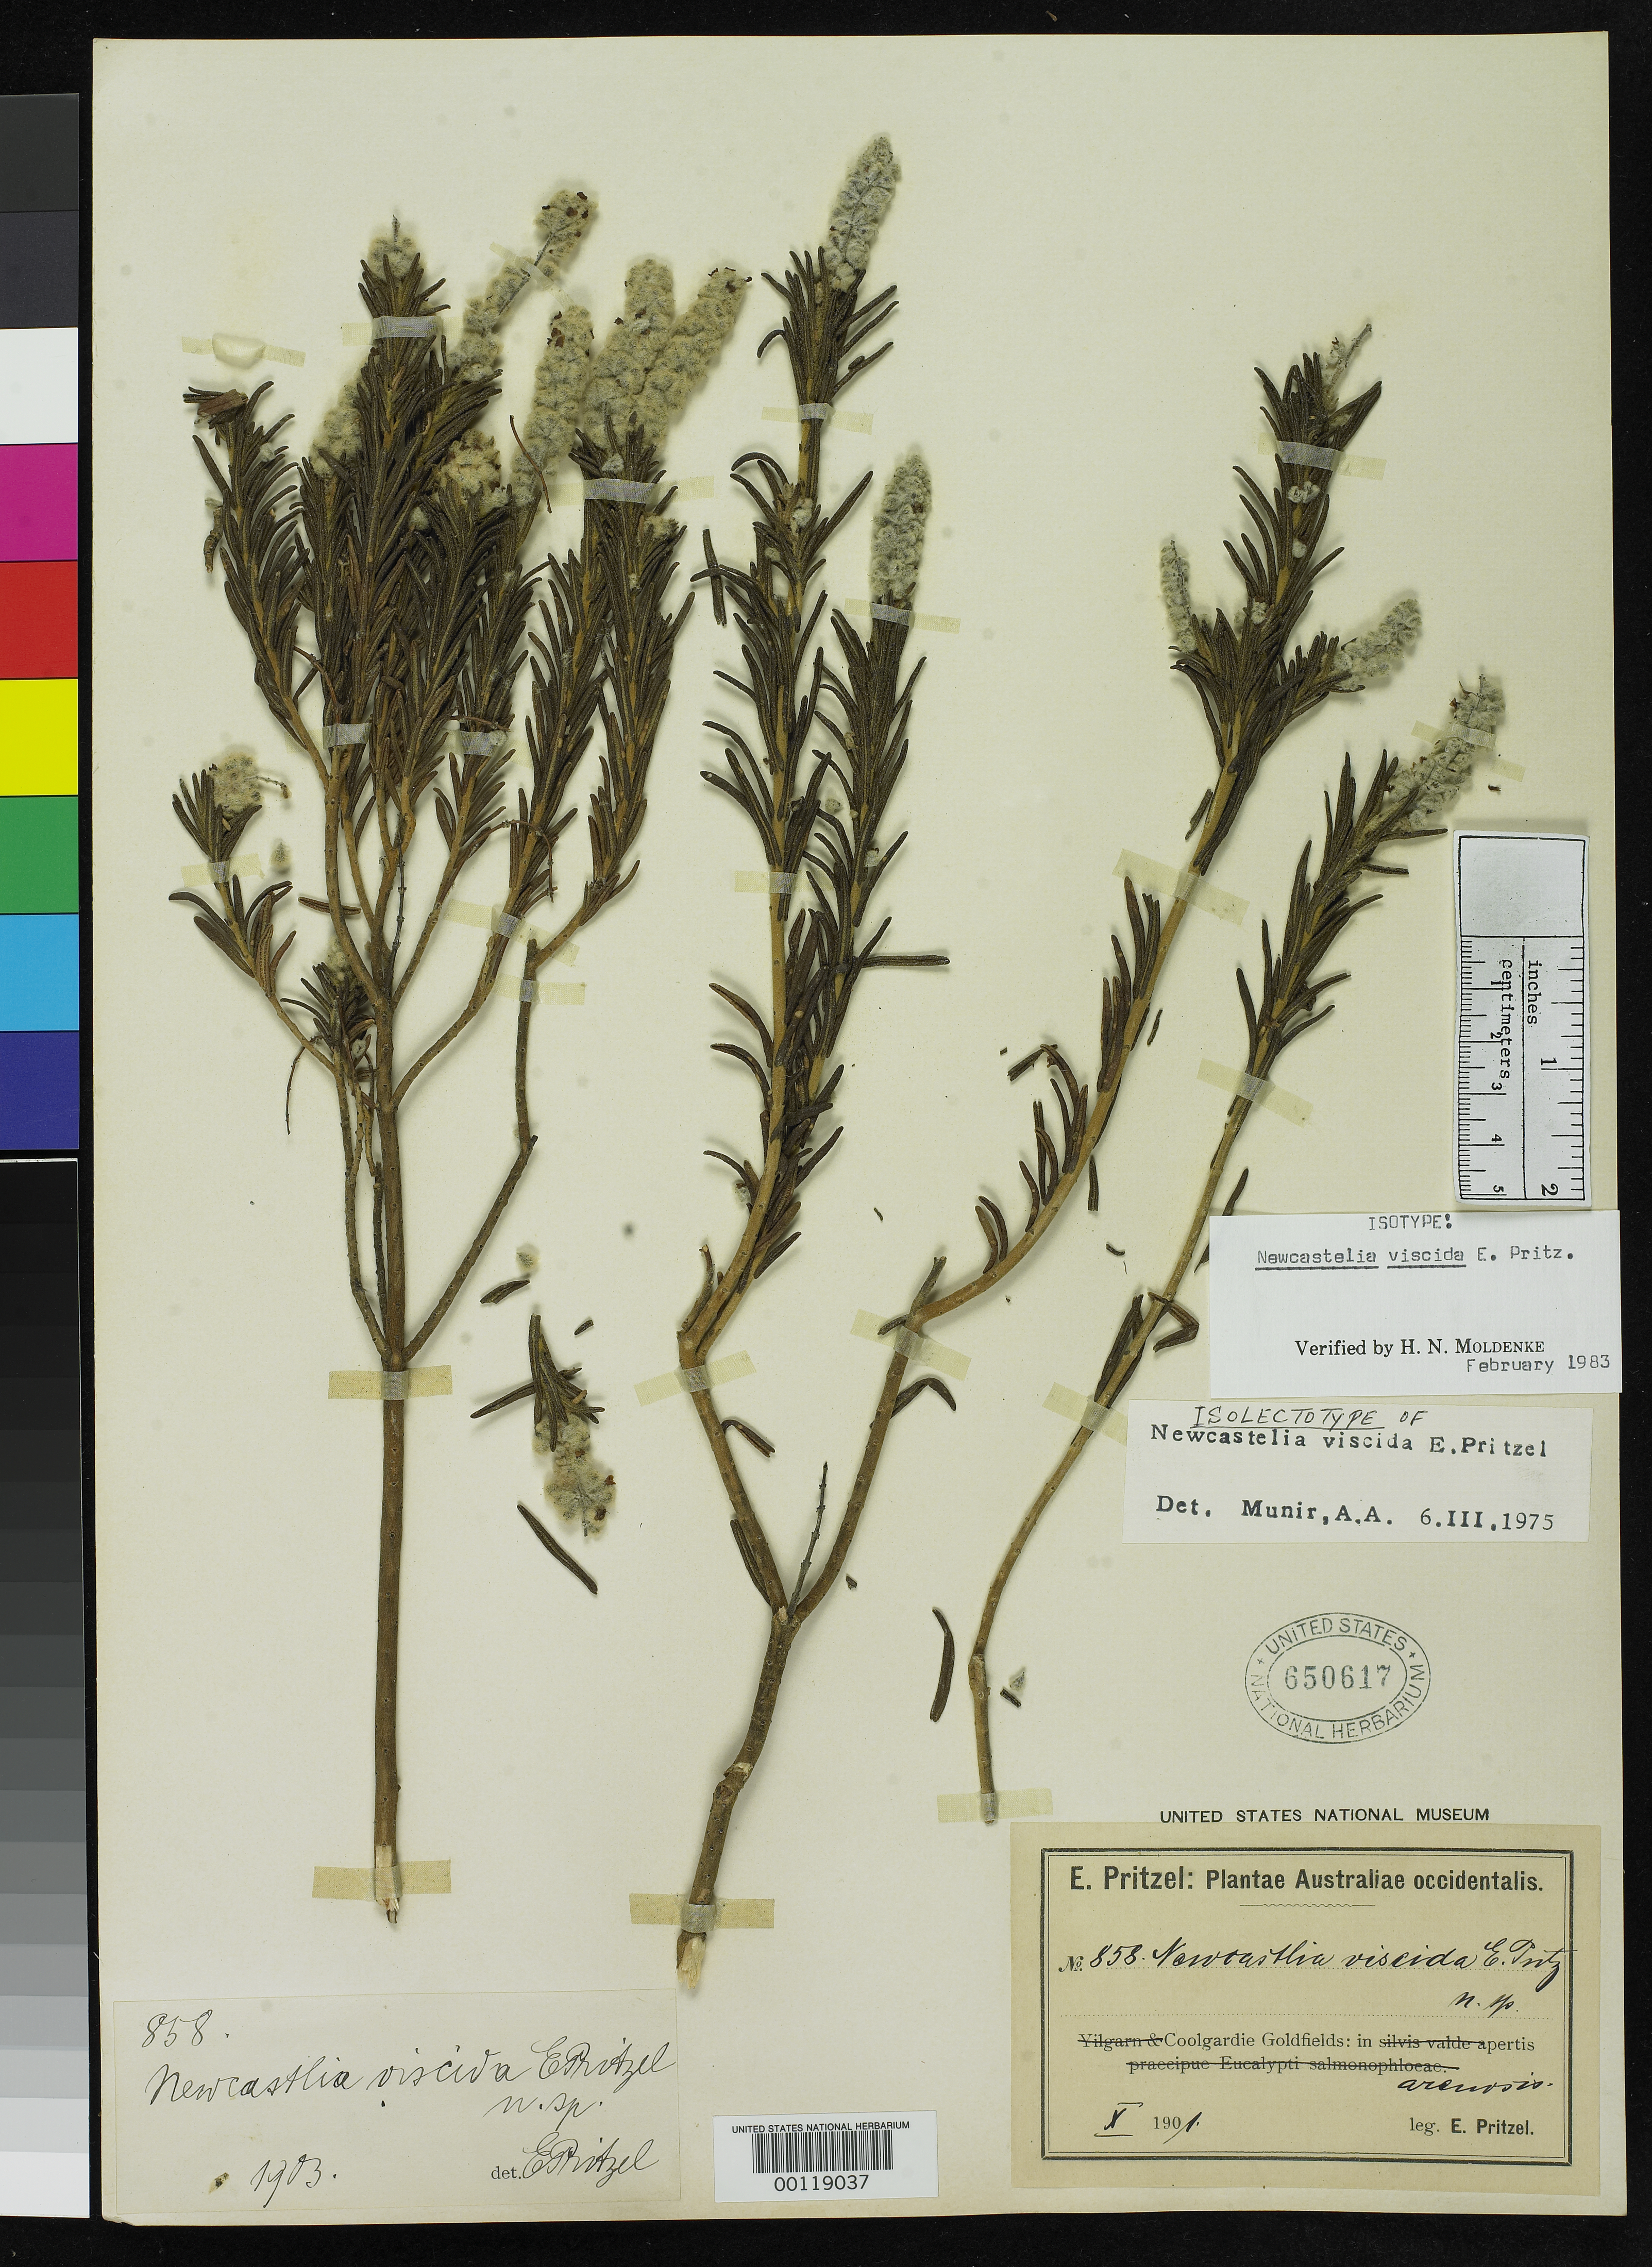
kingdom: Plantae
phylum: Tracheophyta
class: Magnoliopsida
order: Lamiales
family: Lamiaceae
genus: Newcastelia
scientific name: Newcastelia viscida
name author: E. Pritz.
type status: Isotype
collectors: E. G. Pritzel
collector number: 858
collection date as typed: Oct 1901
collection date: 1901-10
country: Australia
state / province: Western Australia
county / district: Coolgardie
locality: Coolgardie goldfields.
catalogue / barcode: US 650617